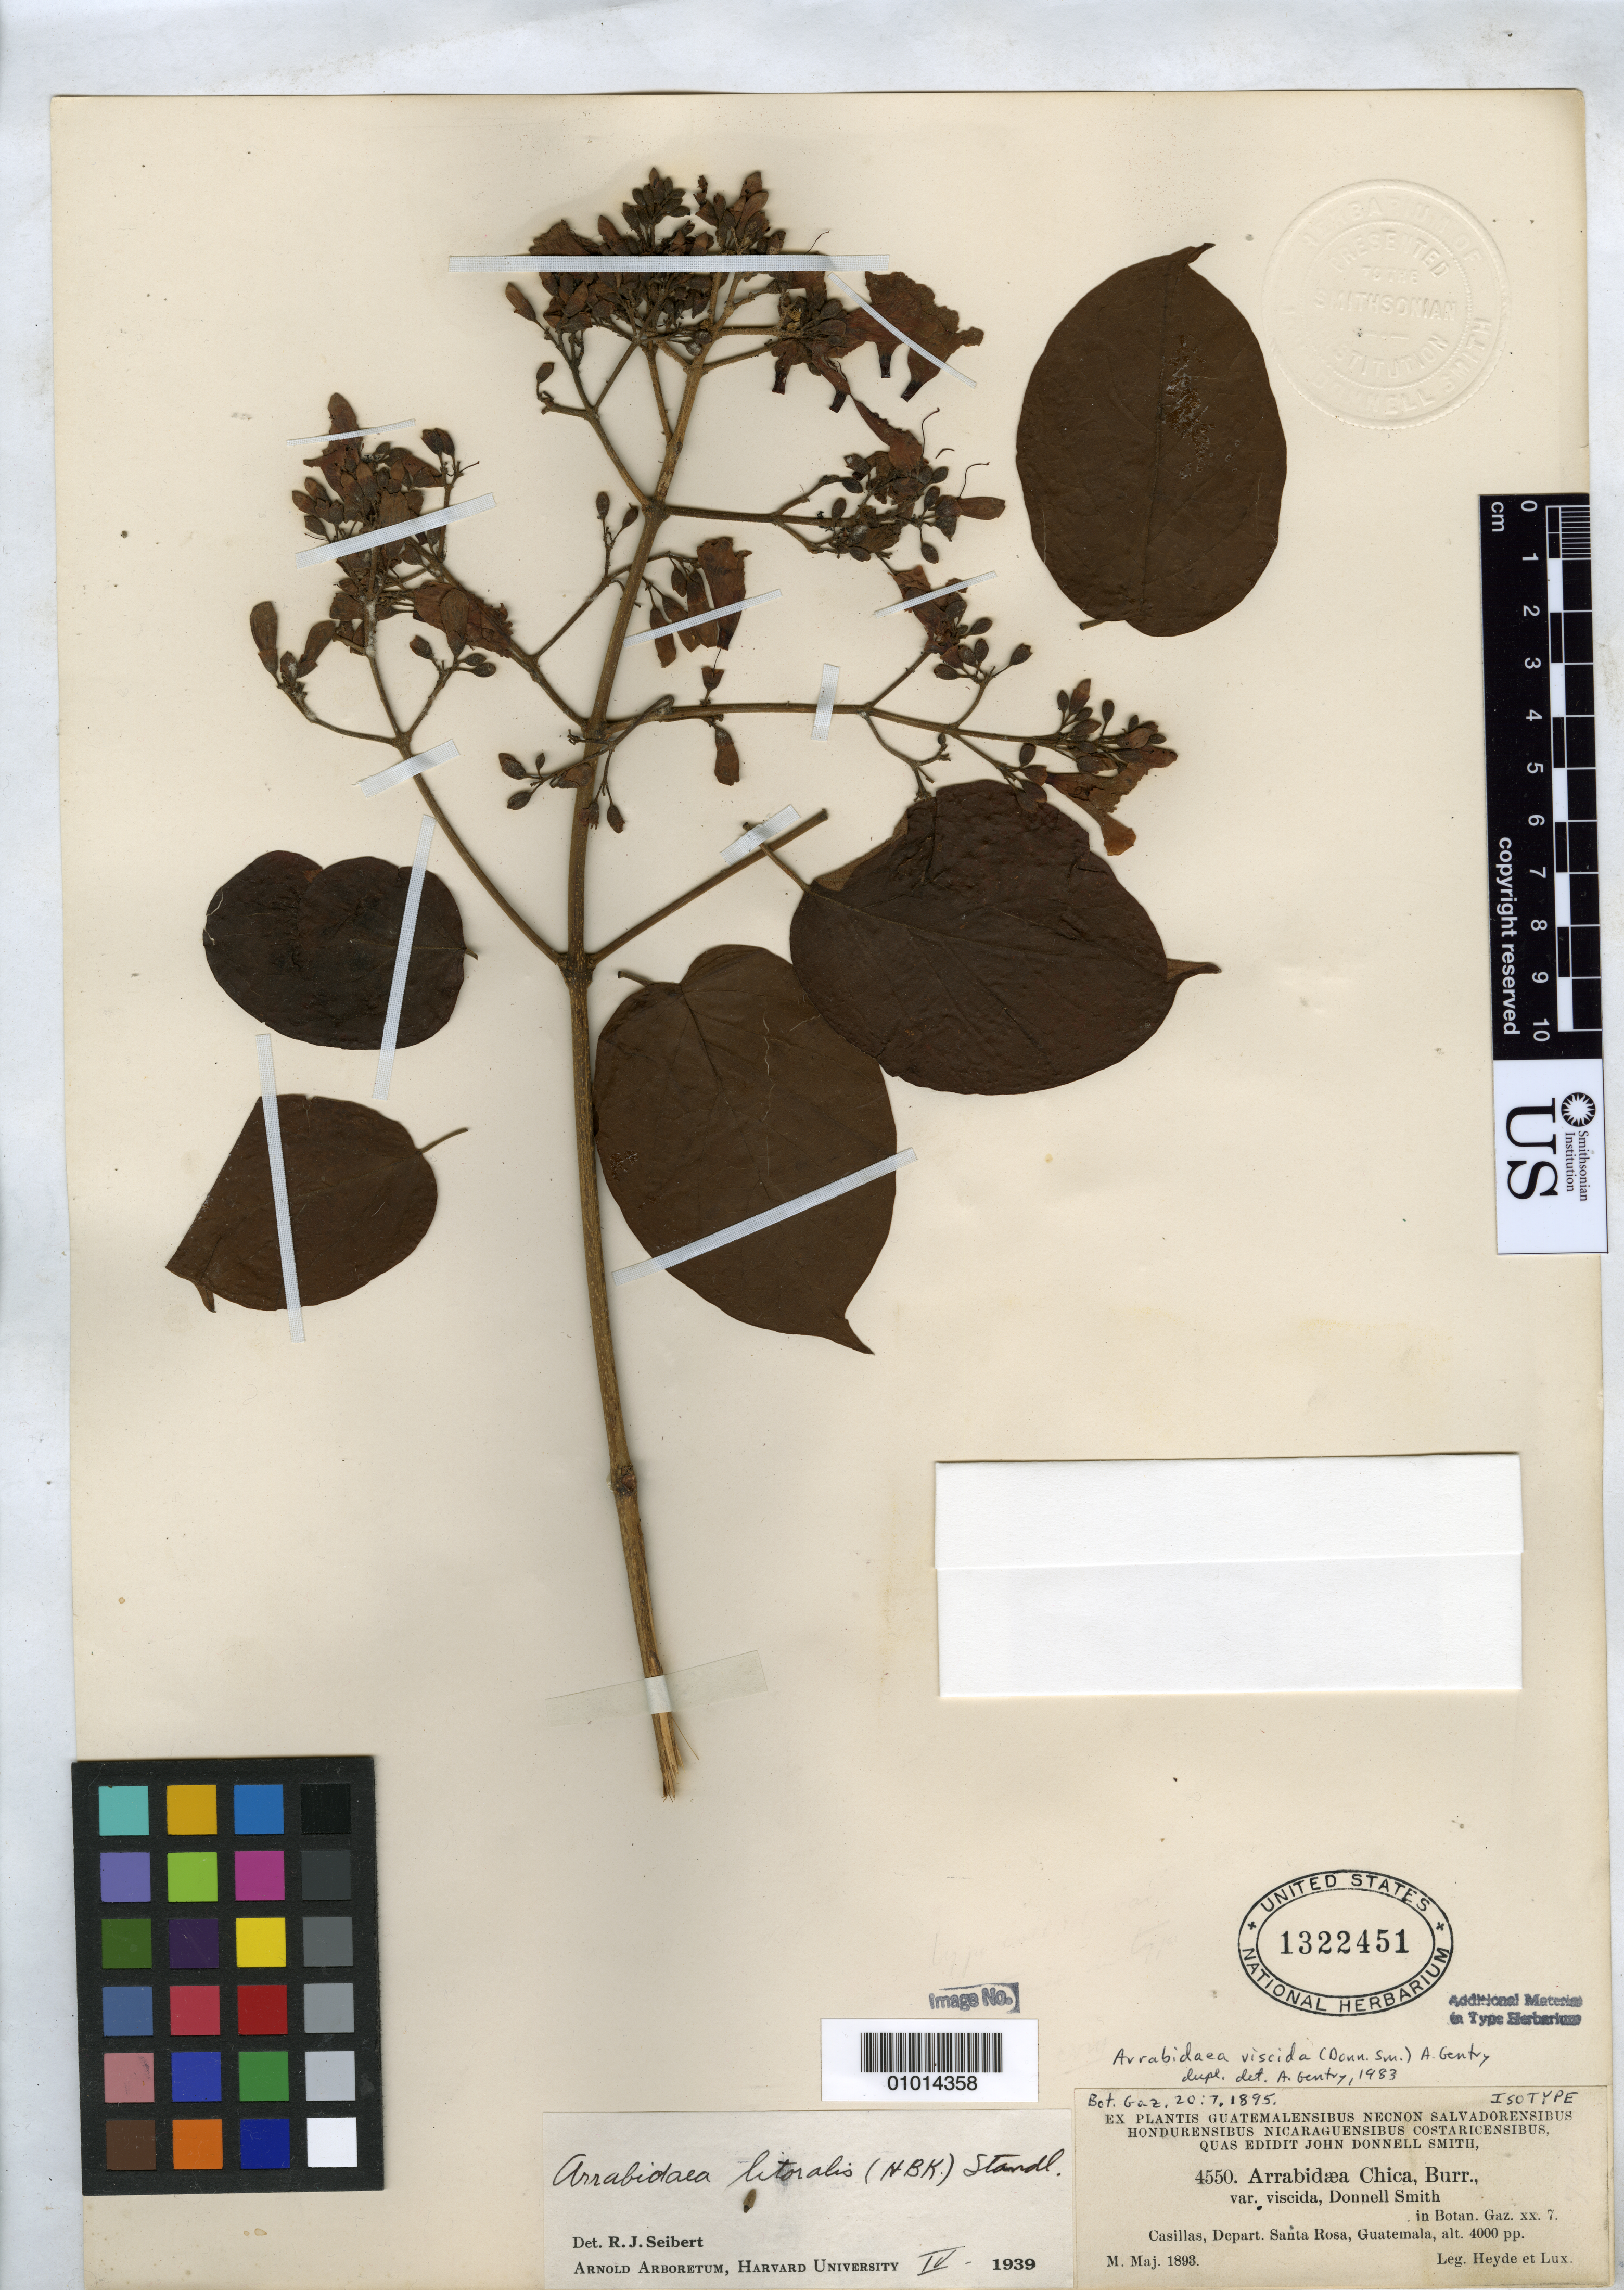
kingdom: Plantae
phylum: Tracheophyta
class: Magnoliopsida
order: Lamiales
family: Bignoniaceae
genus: Arrabidaea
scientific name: Arrabidaea chica var. viscida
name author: Donn. Sm.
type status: Type Collection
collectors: E. T. Heyde & E. Lux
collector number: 4550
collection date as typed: May 1893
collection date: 1893-05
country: Guatemala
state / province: Santa Rosa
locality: Casillas.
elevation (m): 1219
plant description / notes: One of two US duplicates of this collection ex John Donnell Smith herbarium (USNH 1322450, 1322451), neither sheet clearly the holotype.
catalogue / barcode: US 1322451